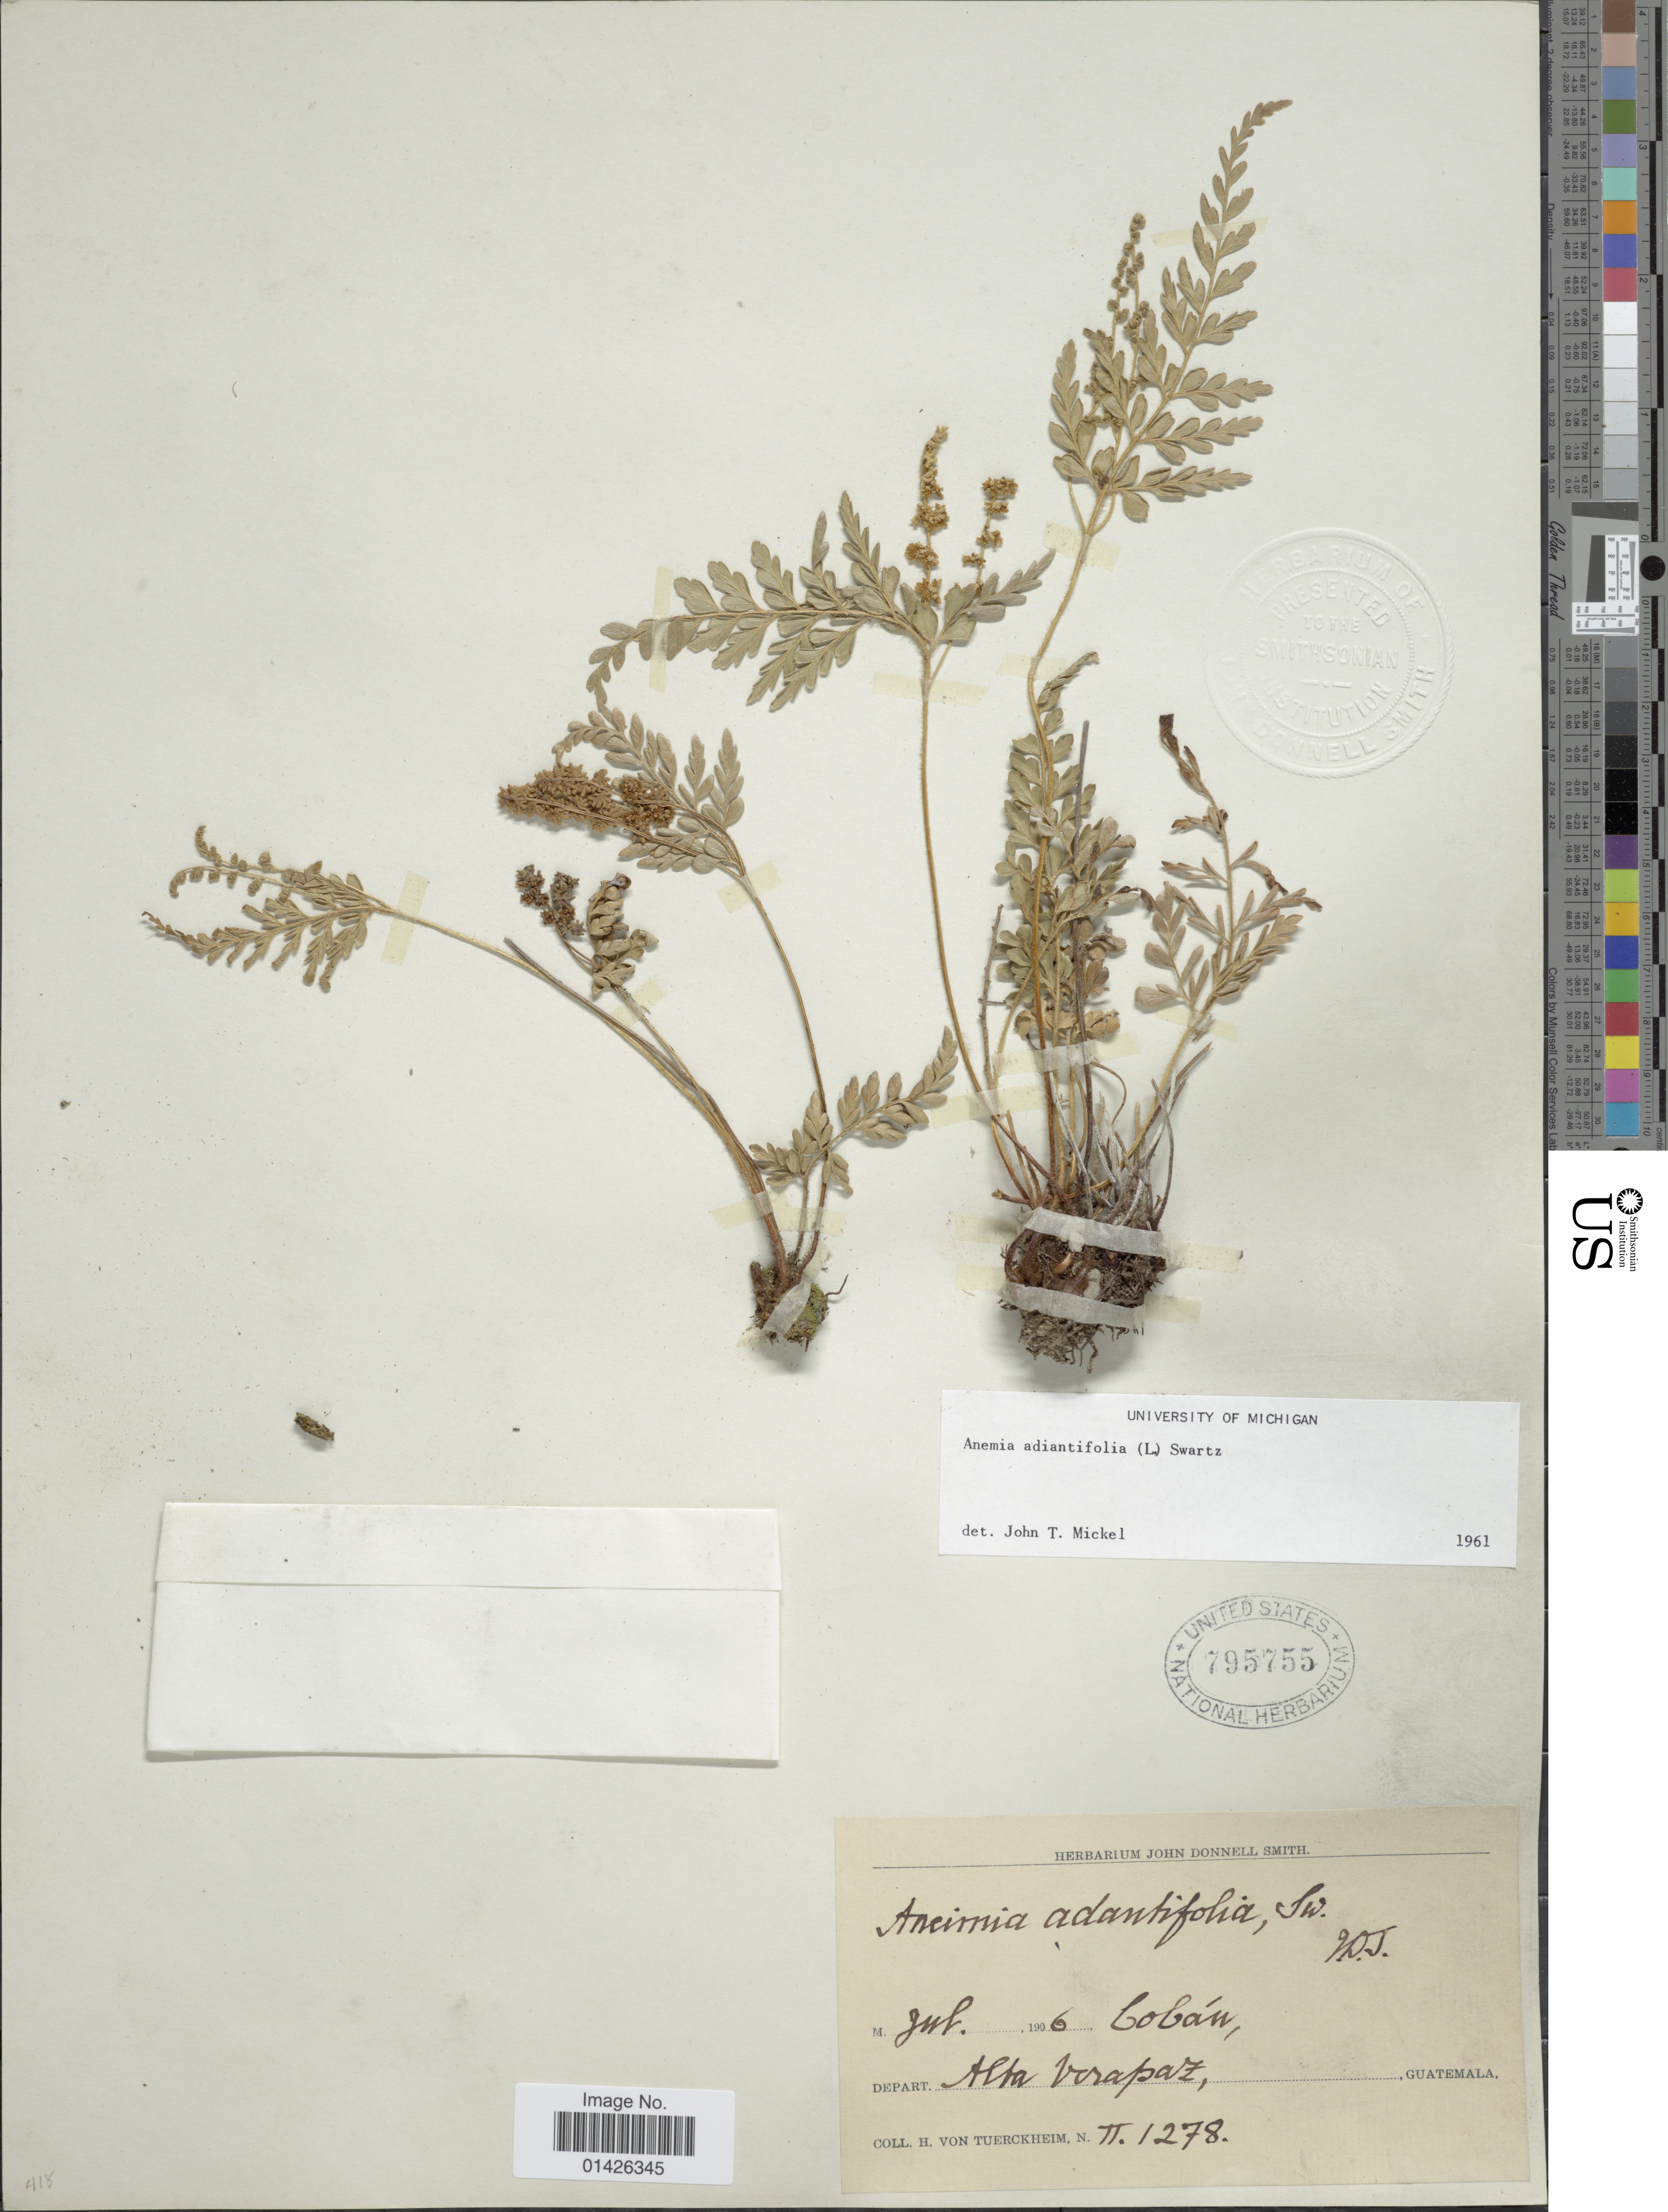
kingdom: Plantae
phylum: Tracheophyta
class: Polypodiopsida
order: Schizaeales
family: Anemiaceae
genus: Anemia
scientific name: Anemia adiantifolia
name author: (L.) Sw.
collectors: H. von Türckheim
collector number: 1278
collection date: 1906-07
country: Guatemala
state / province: Alta Verapaz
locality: Cobán, Depart Alta Verapaz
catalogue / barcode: US 795755